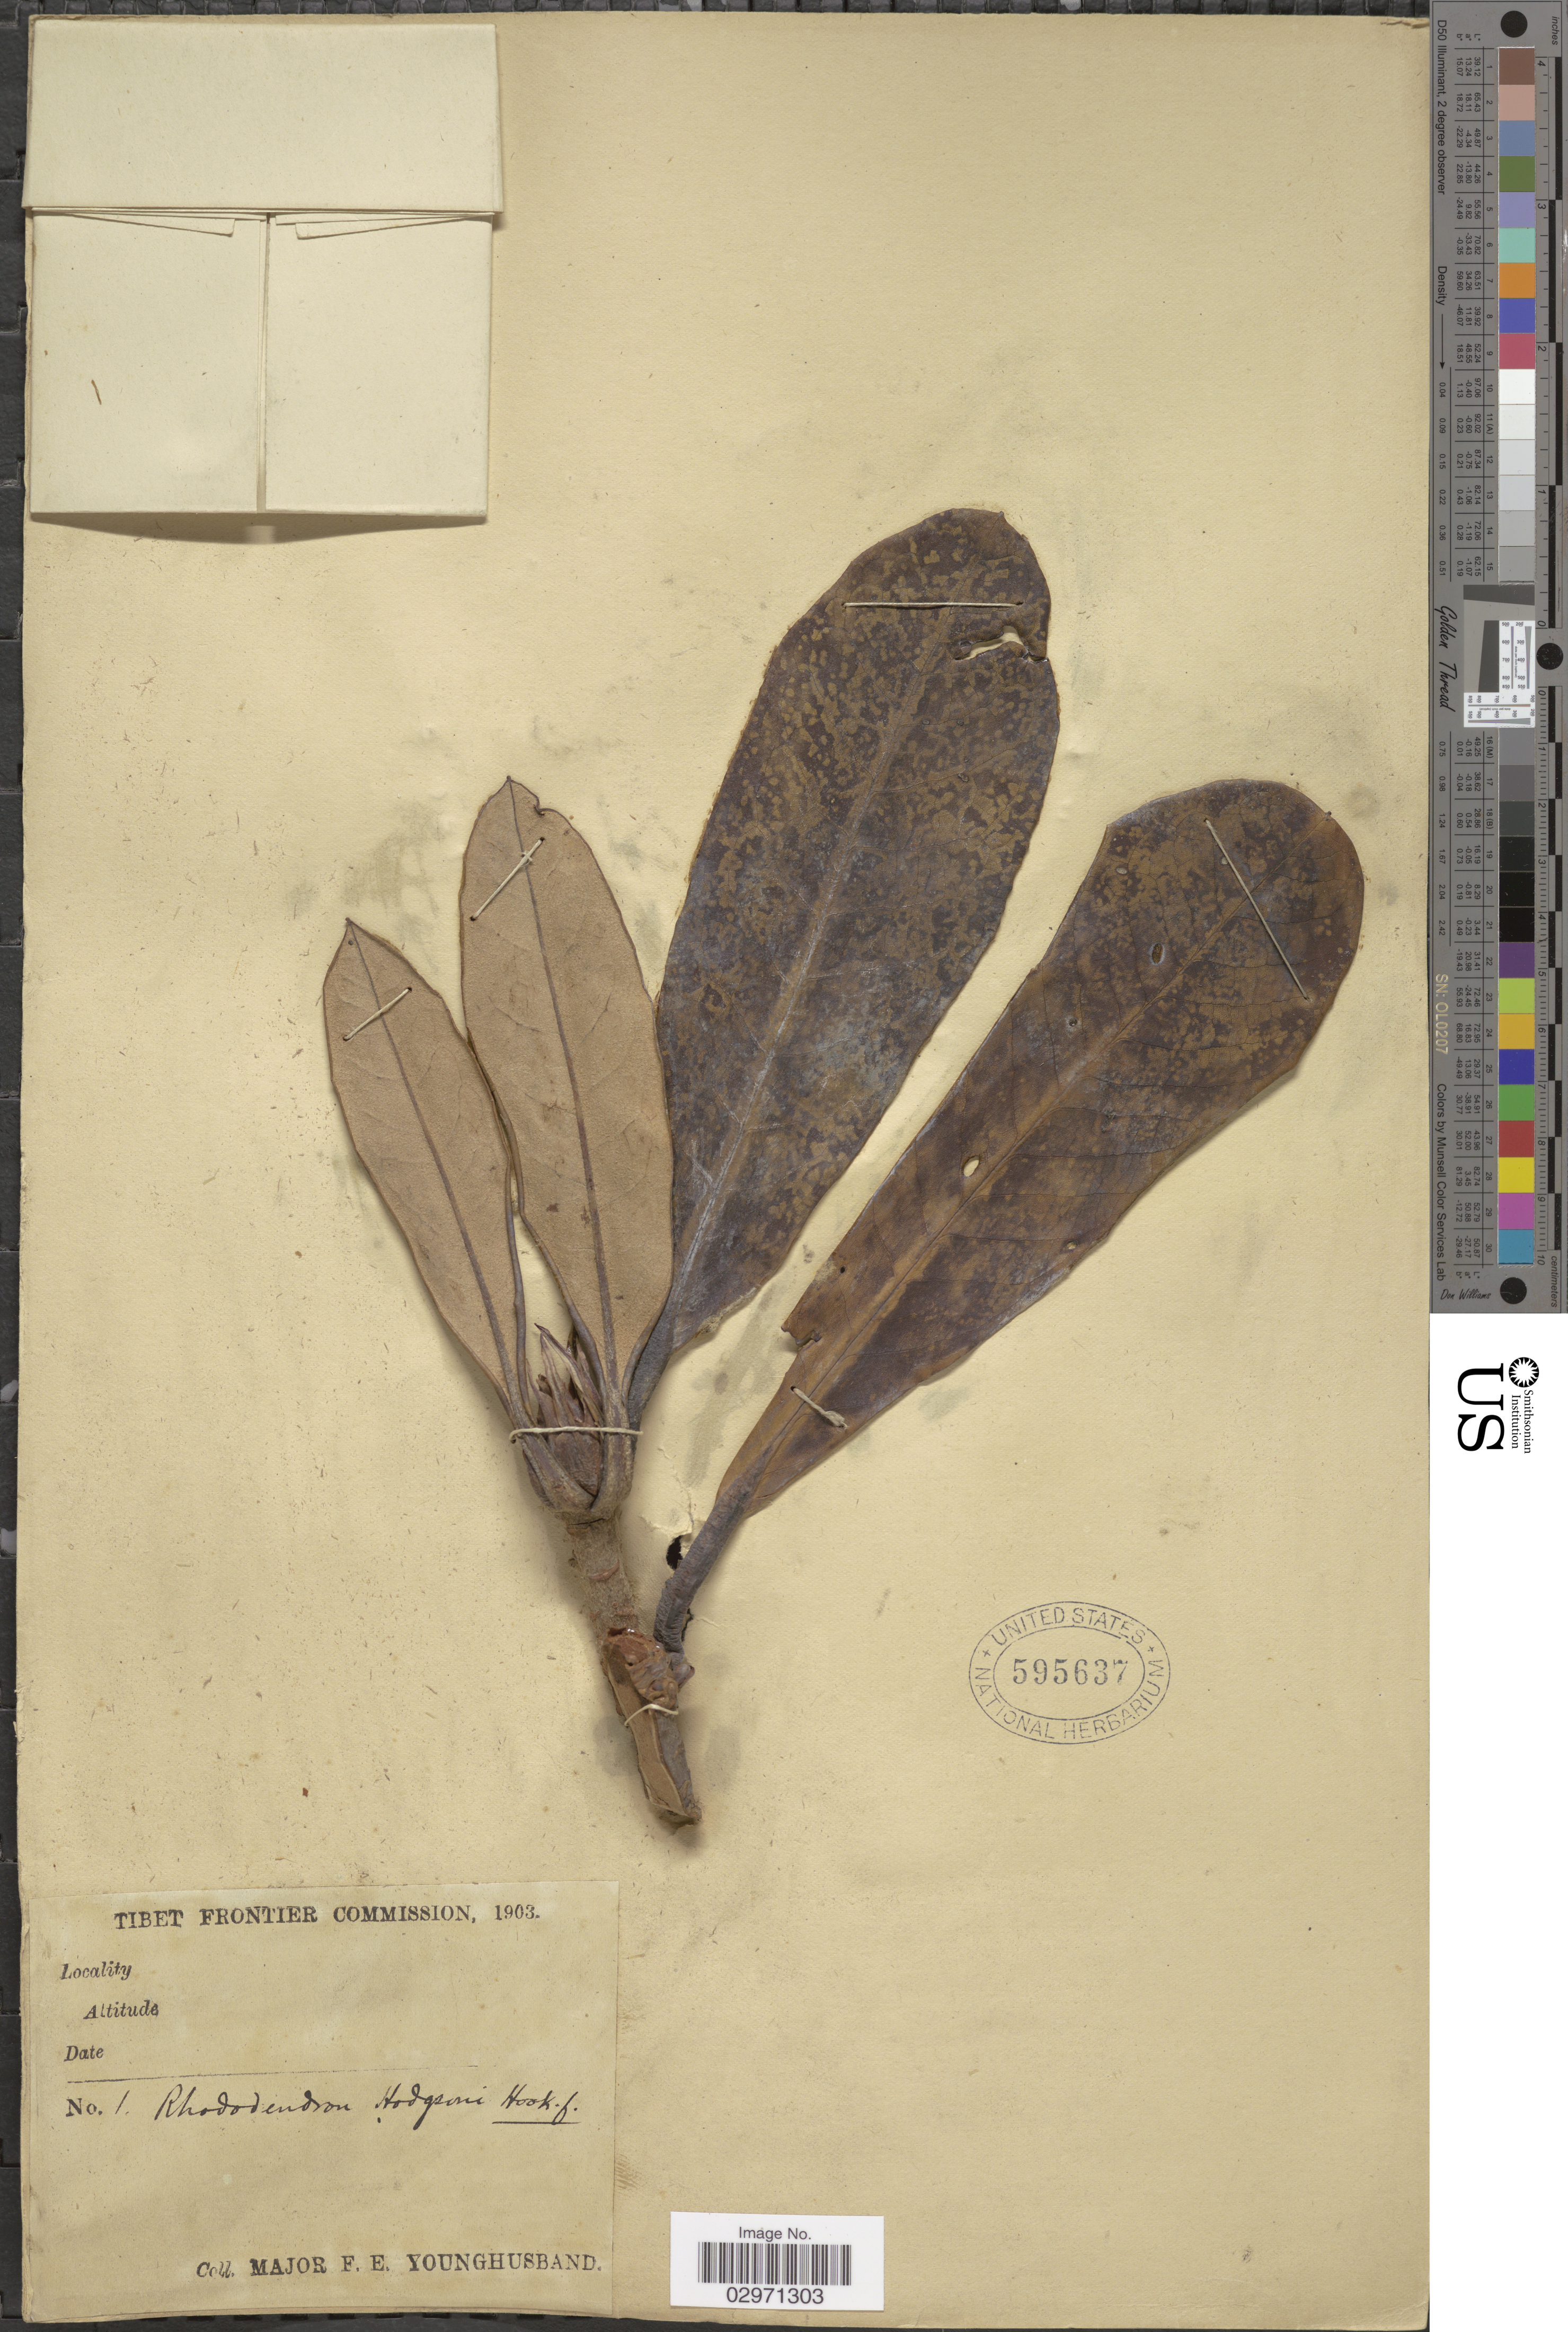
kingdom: Plantae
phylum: Tracheophyta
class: Magnoliopsida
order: Ericales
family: Ericaceae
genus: Rhododendron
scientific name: Rhododendron hodgsonii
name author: Hook. f.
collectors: F. Younghusband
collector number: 1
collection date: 1903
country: China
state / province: Xizang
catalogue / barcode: US 595637